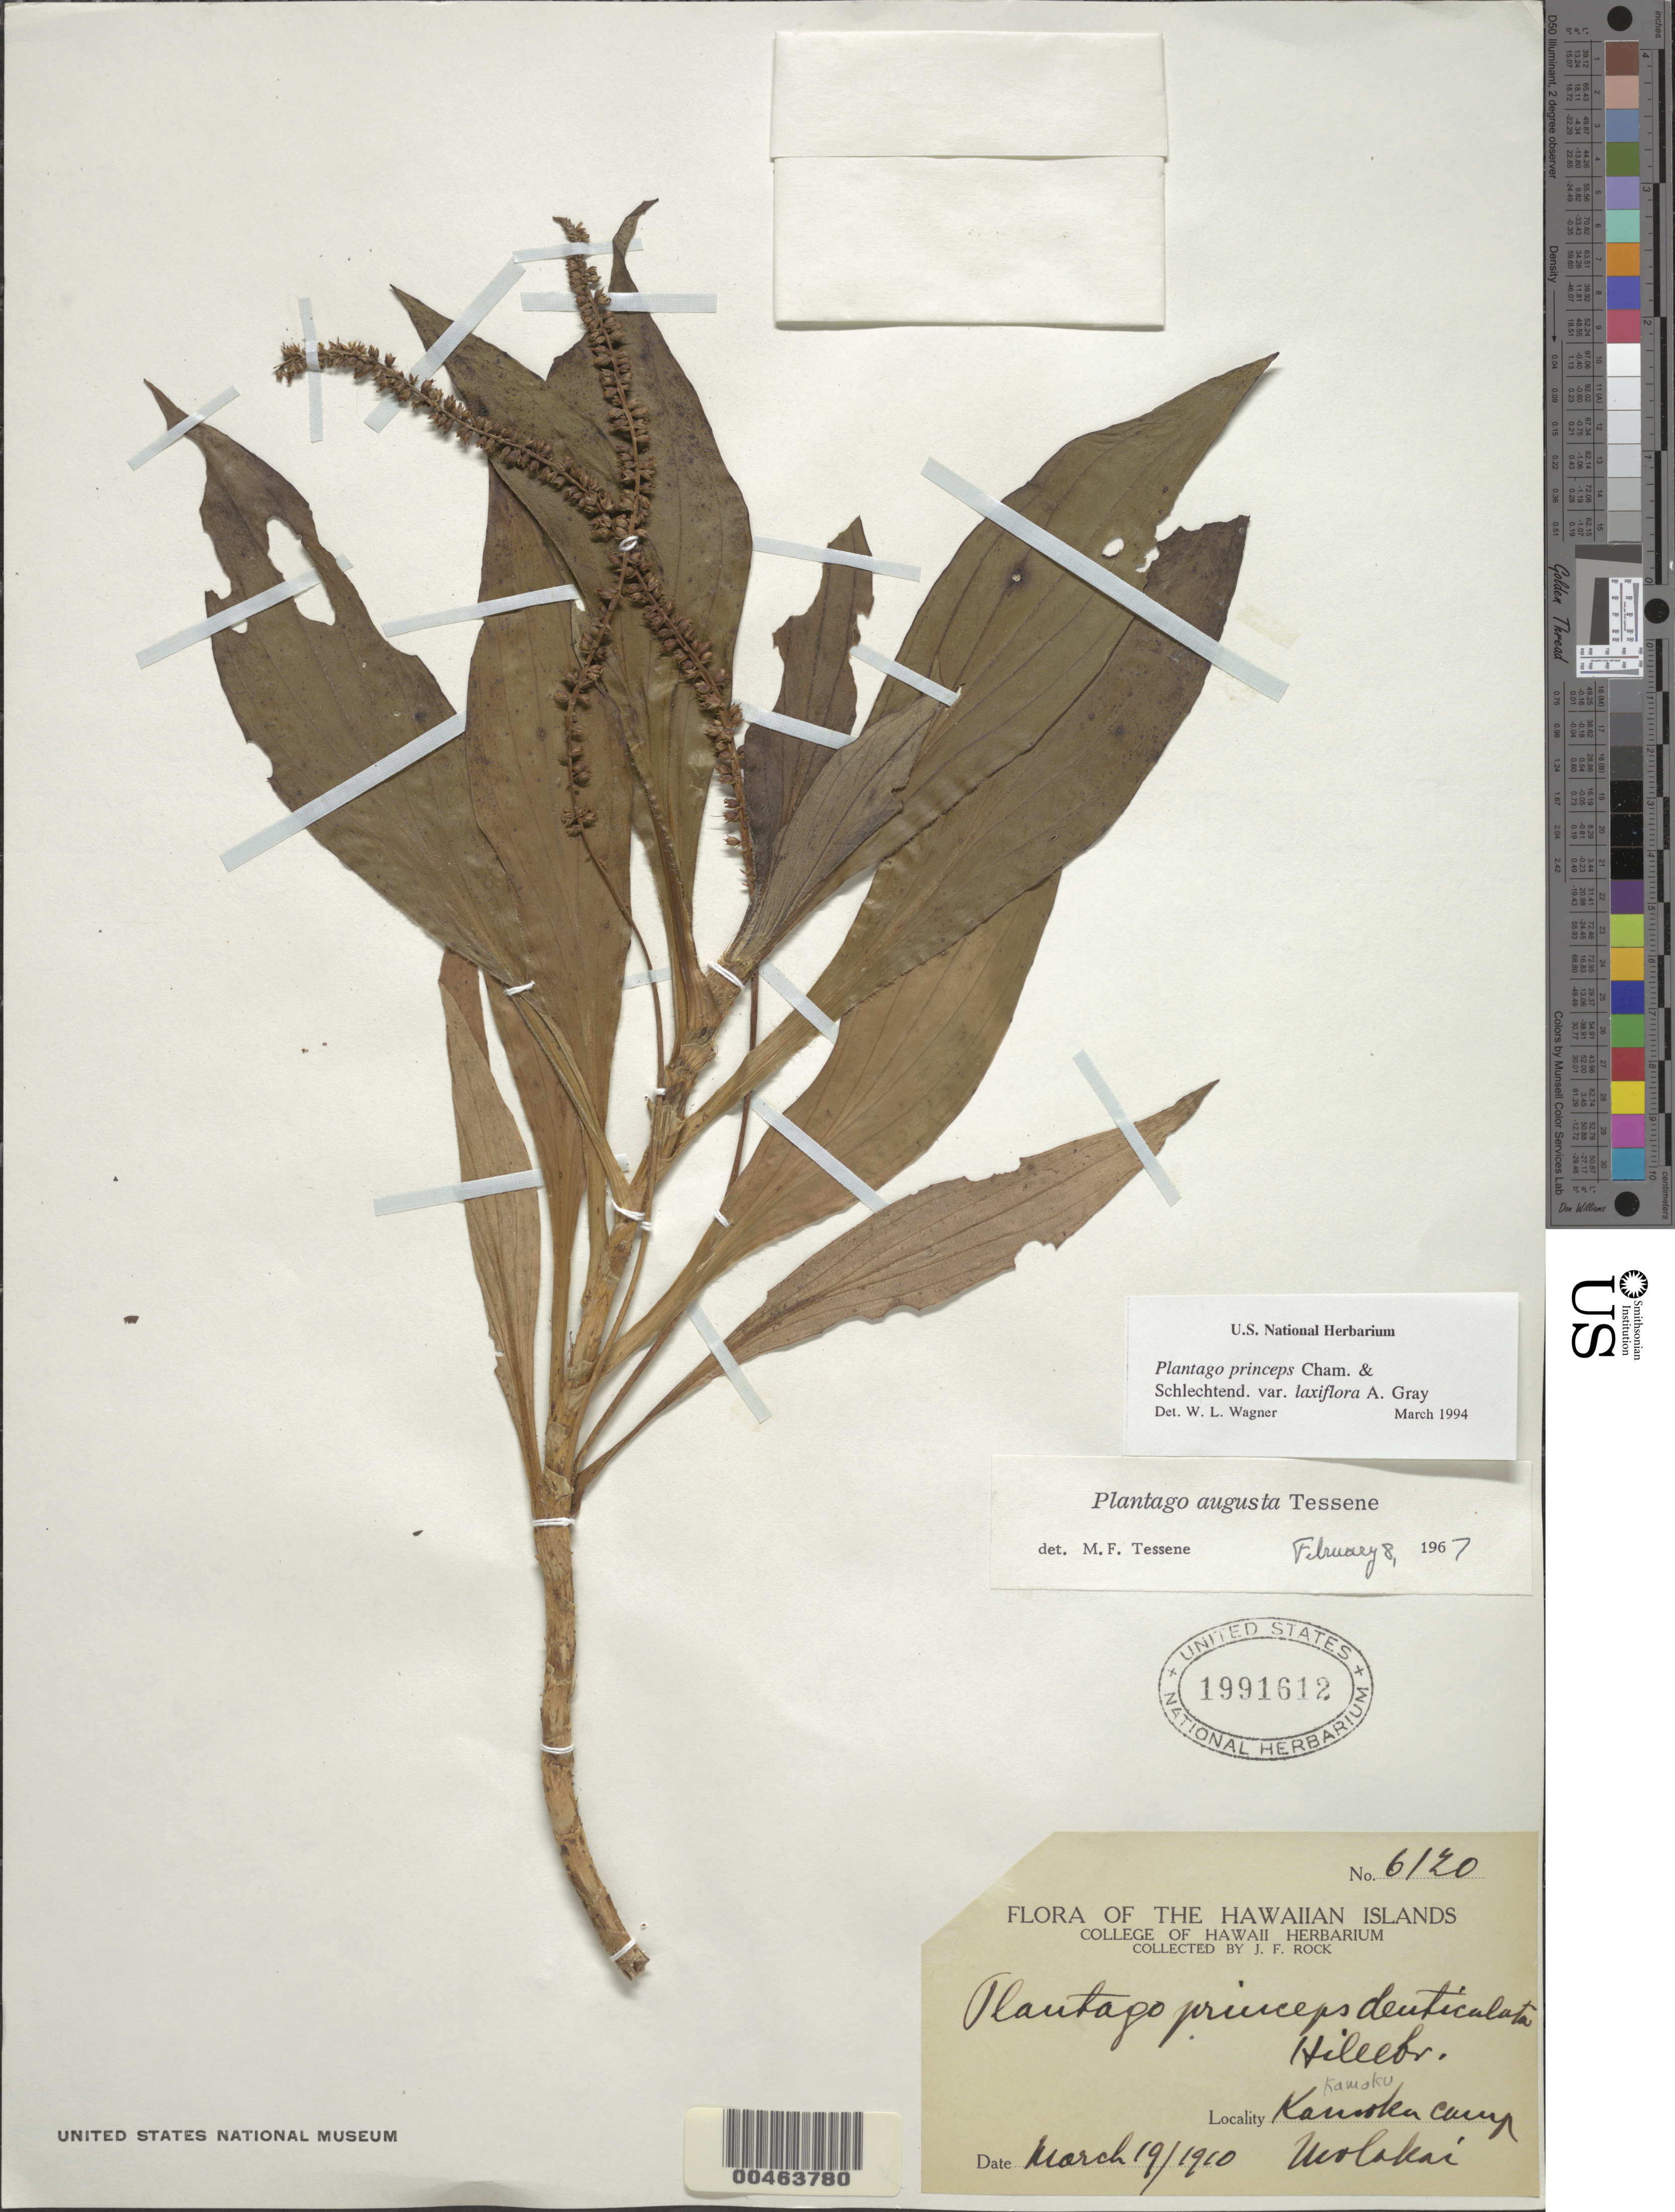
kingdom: Plantae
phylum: Tracheophyta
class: Magnoliopsida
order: Lamiales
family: Plantaginaceae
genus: Plantago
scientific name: Plantago princeps var. laxifolia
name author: A. Gray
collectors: J. F. Rock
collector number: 6120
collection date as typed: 19 Mar 1910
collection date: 1910-03-19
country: United States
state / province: Hawaii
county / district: Maui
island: Moloka'i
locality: Kamoku camp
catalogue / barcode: US 1991612